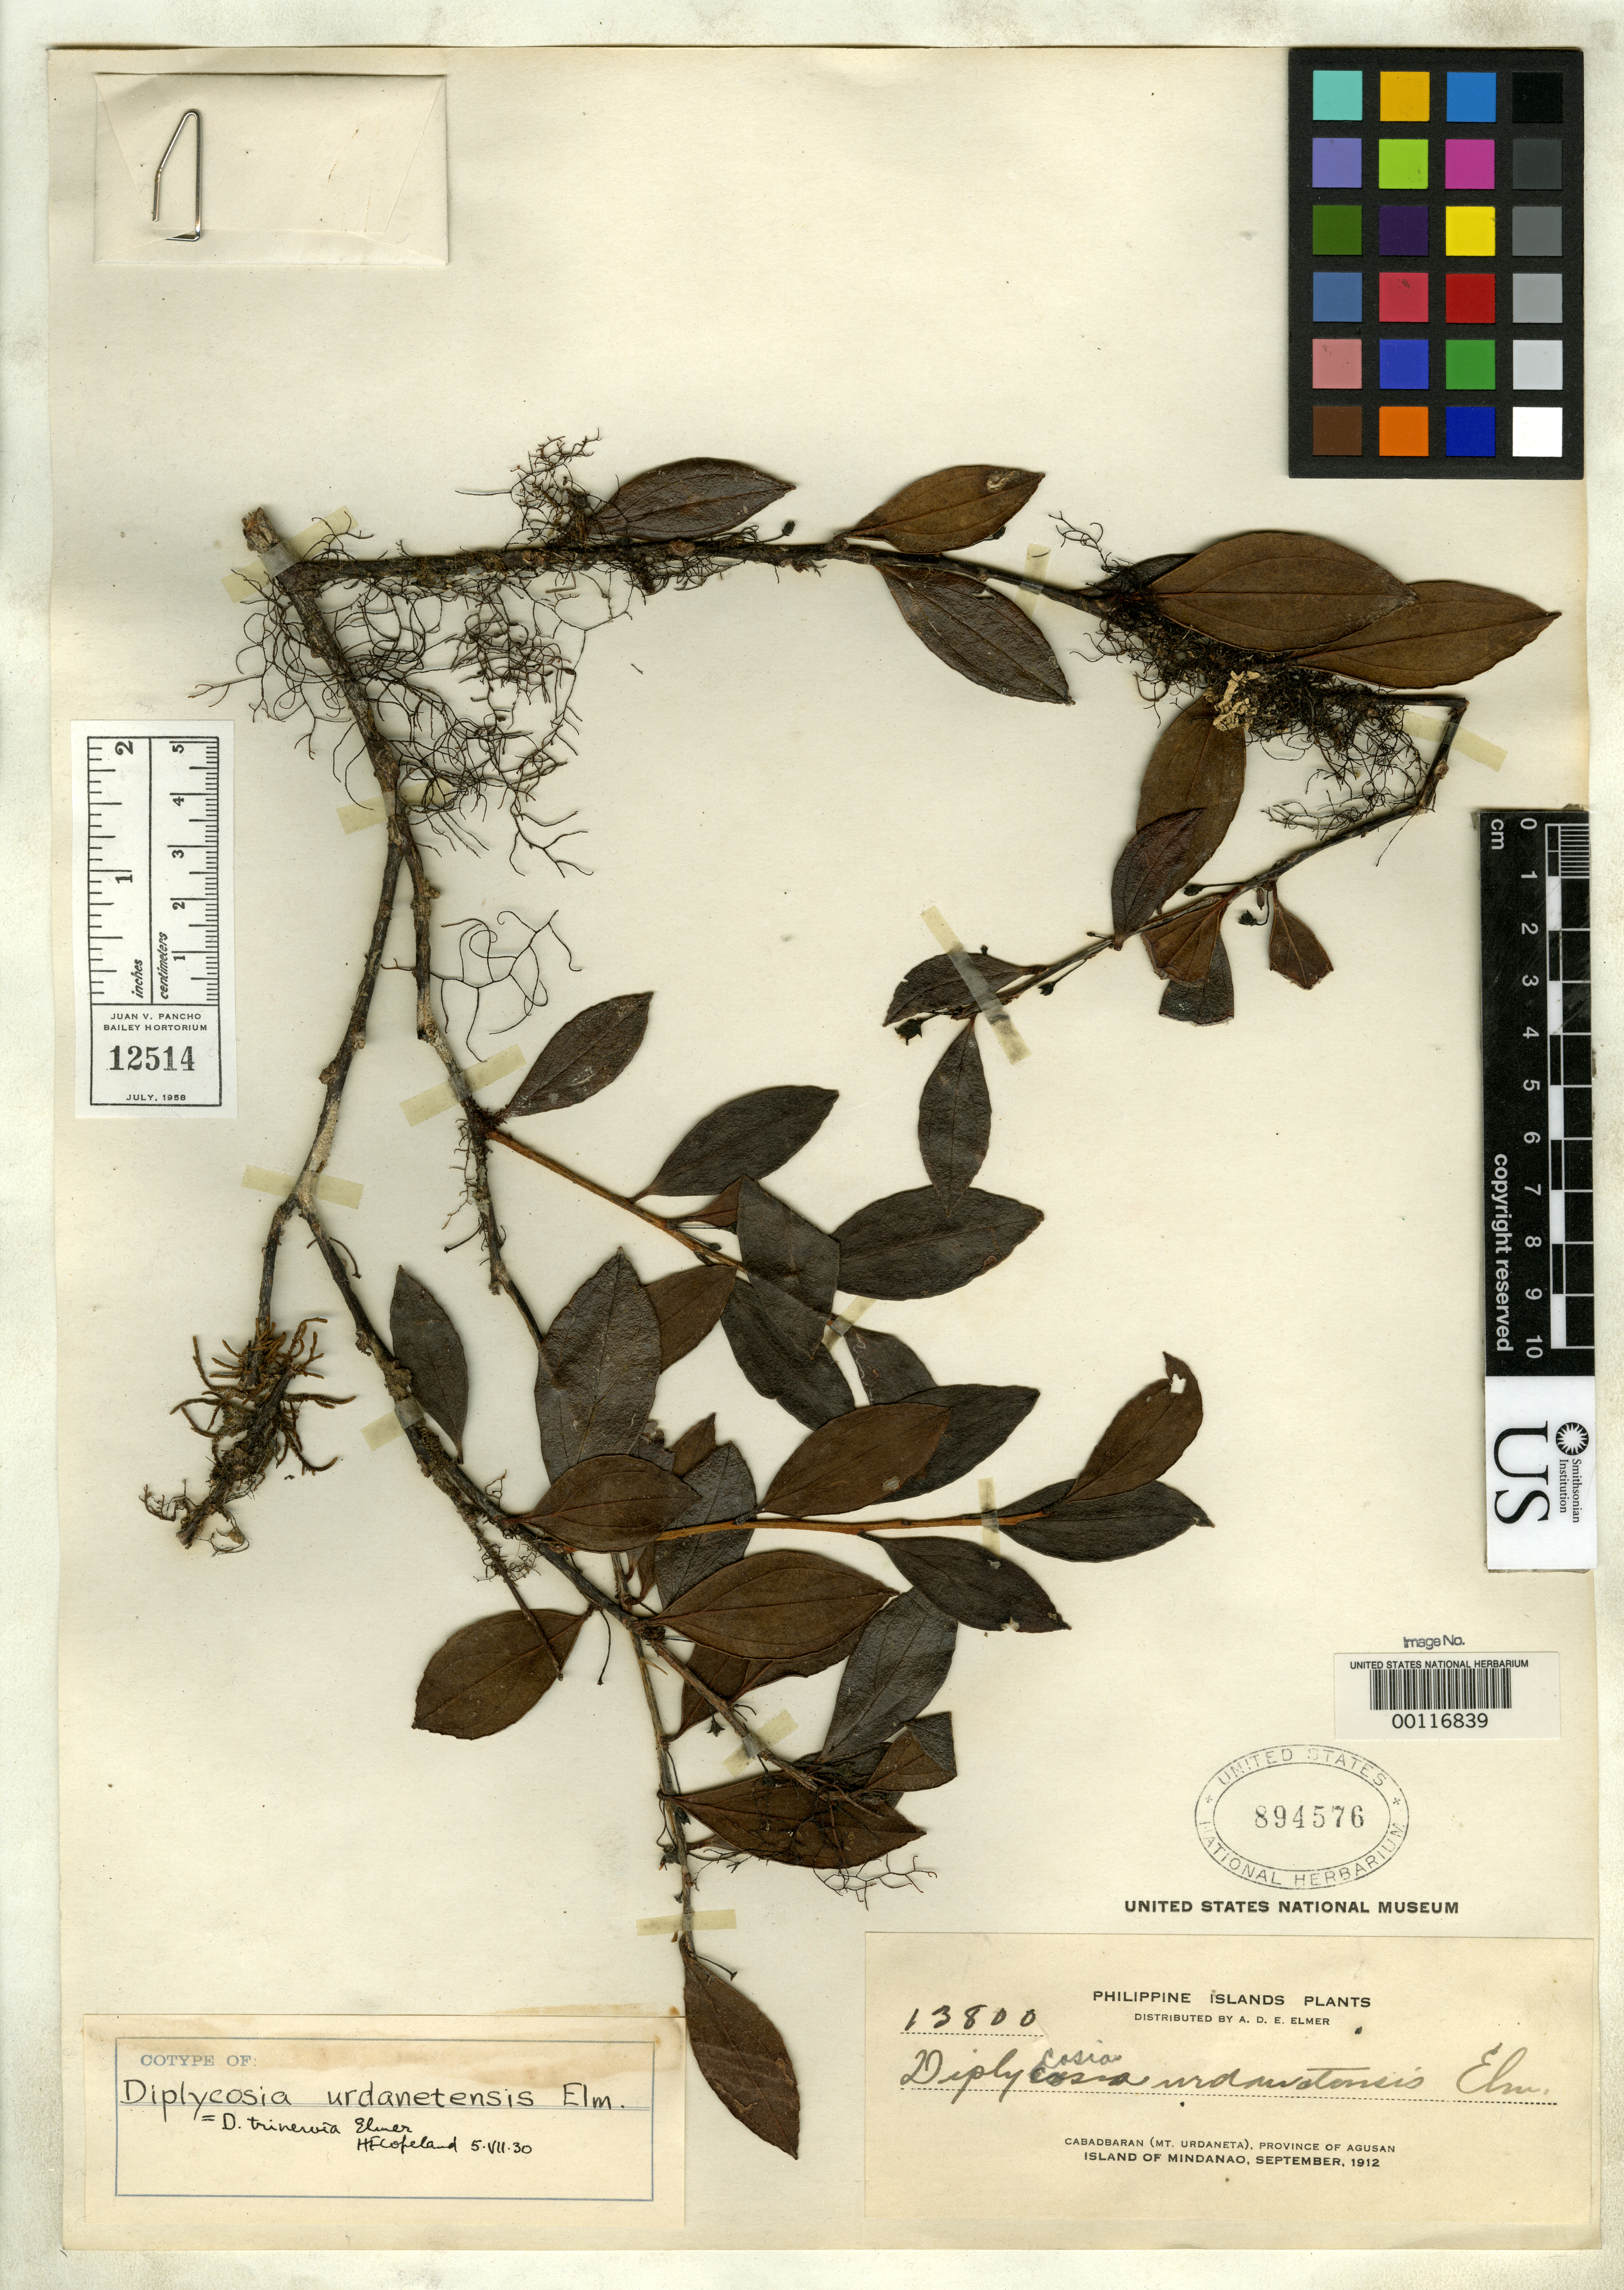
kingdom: Plantae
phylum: Tracheophyta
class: Magnoliopsida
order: Ericales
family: Ericaceae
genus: Diplycosia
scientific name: Diplycosia urdanetensis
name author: Elmer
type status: Isotype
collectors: A. D. E. Elmer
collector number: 13800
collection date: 1912-07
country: Philippines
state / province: Caraga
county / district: Agusan del Norte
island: Mindanao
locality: Cabadbaran (Mt. Urdaneta), province of Agusan, Island of Mindanao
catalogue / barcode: US 894576